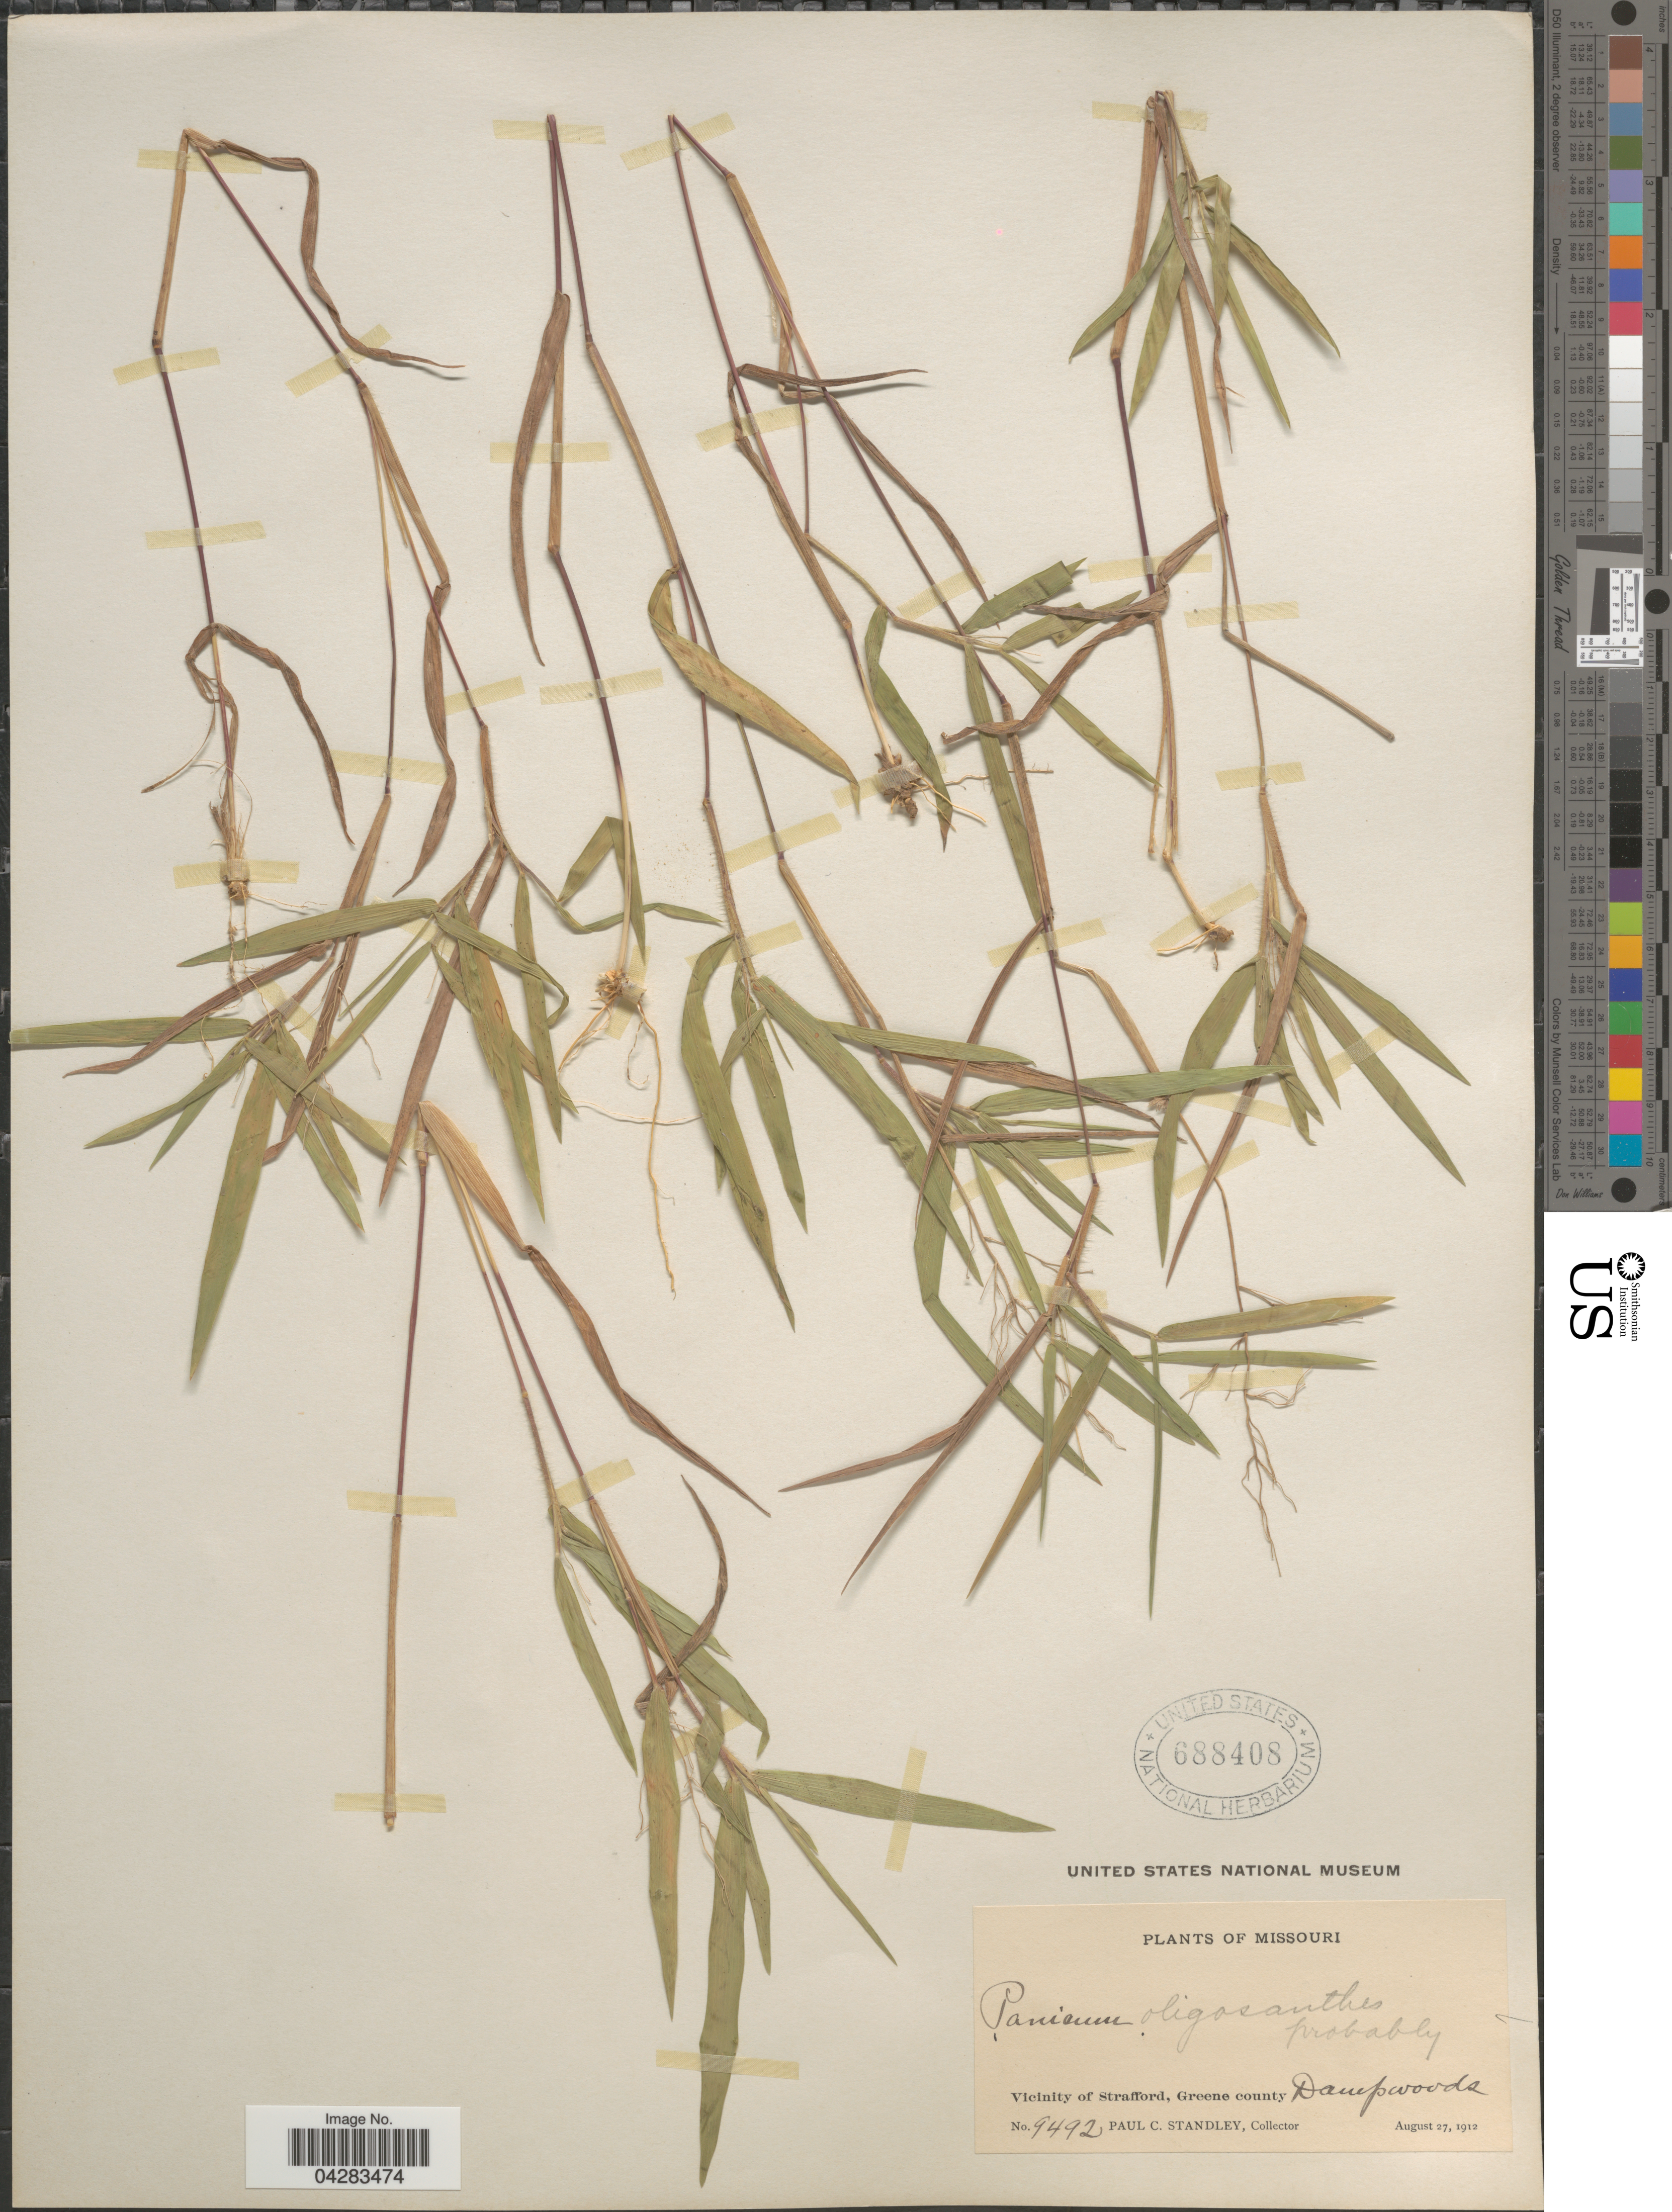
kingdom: Plantae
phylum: Tracheophyta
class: Liliopsida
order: Poales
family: Poaceae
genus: Dichanthelium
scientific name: Dichanthelium oligosanthes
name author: (Schult.) Gould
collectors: P. C. Standley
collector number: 9492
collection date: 1912-08-27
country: United States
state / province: Missouri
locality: Vicinity of Strafford, Greene county.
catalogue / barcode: US 688408